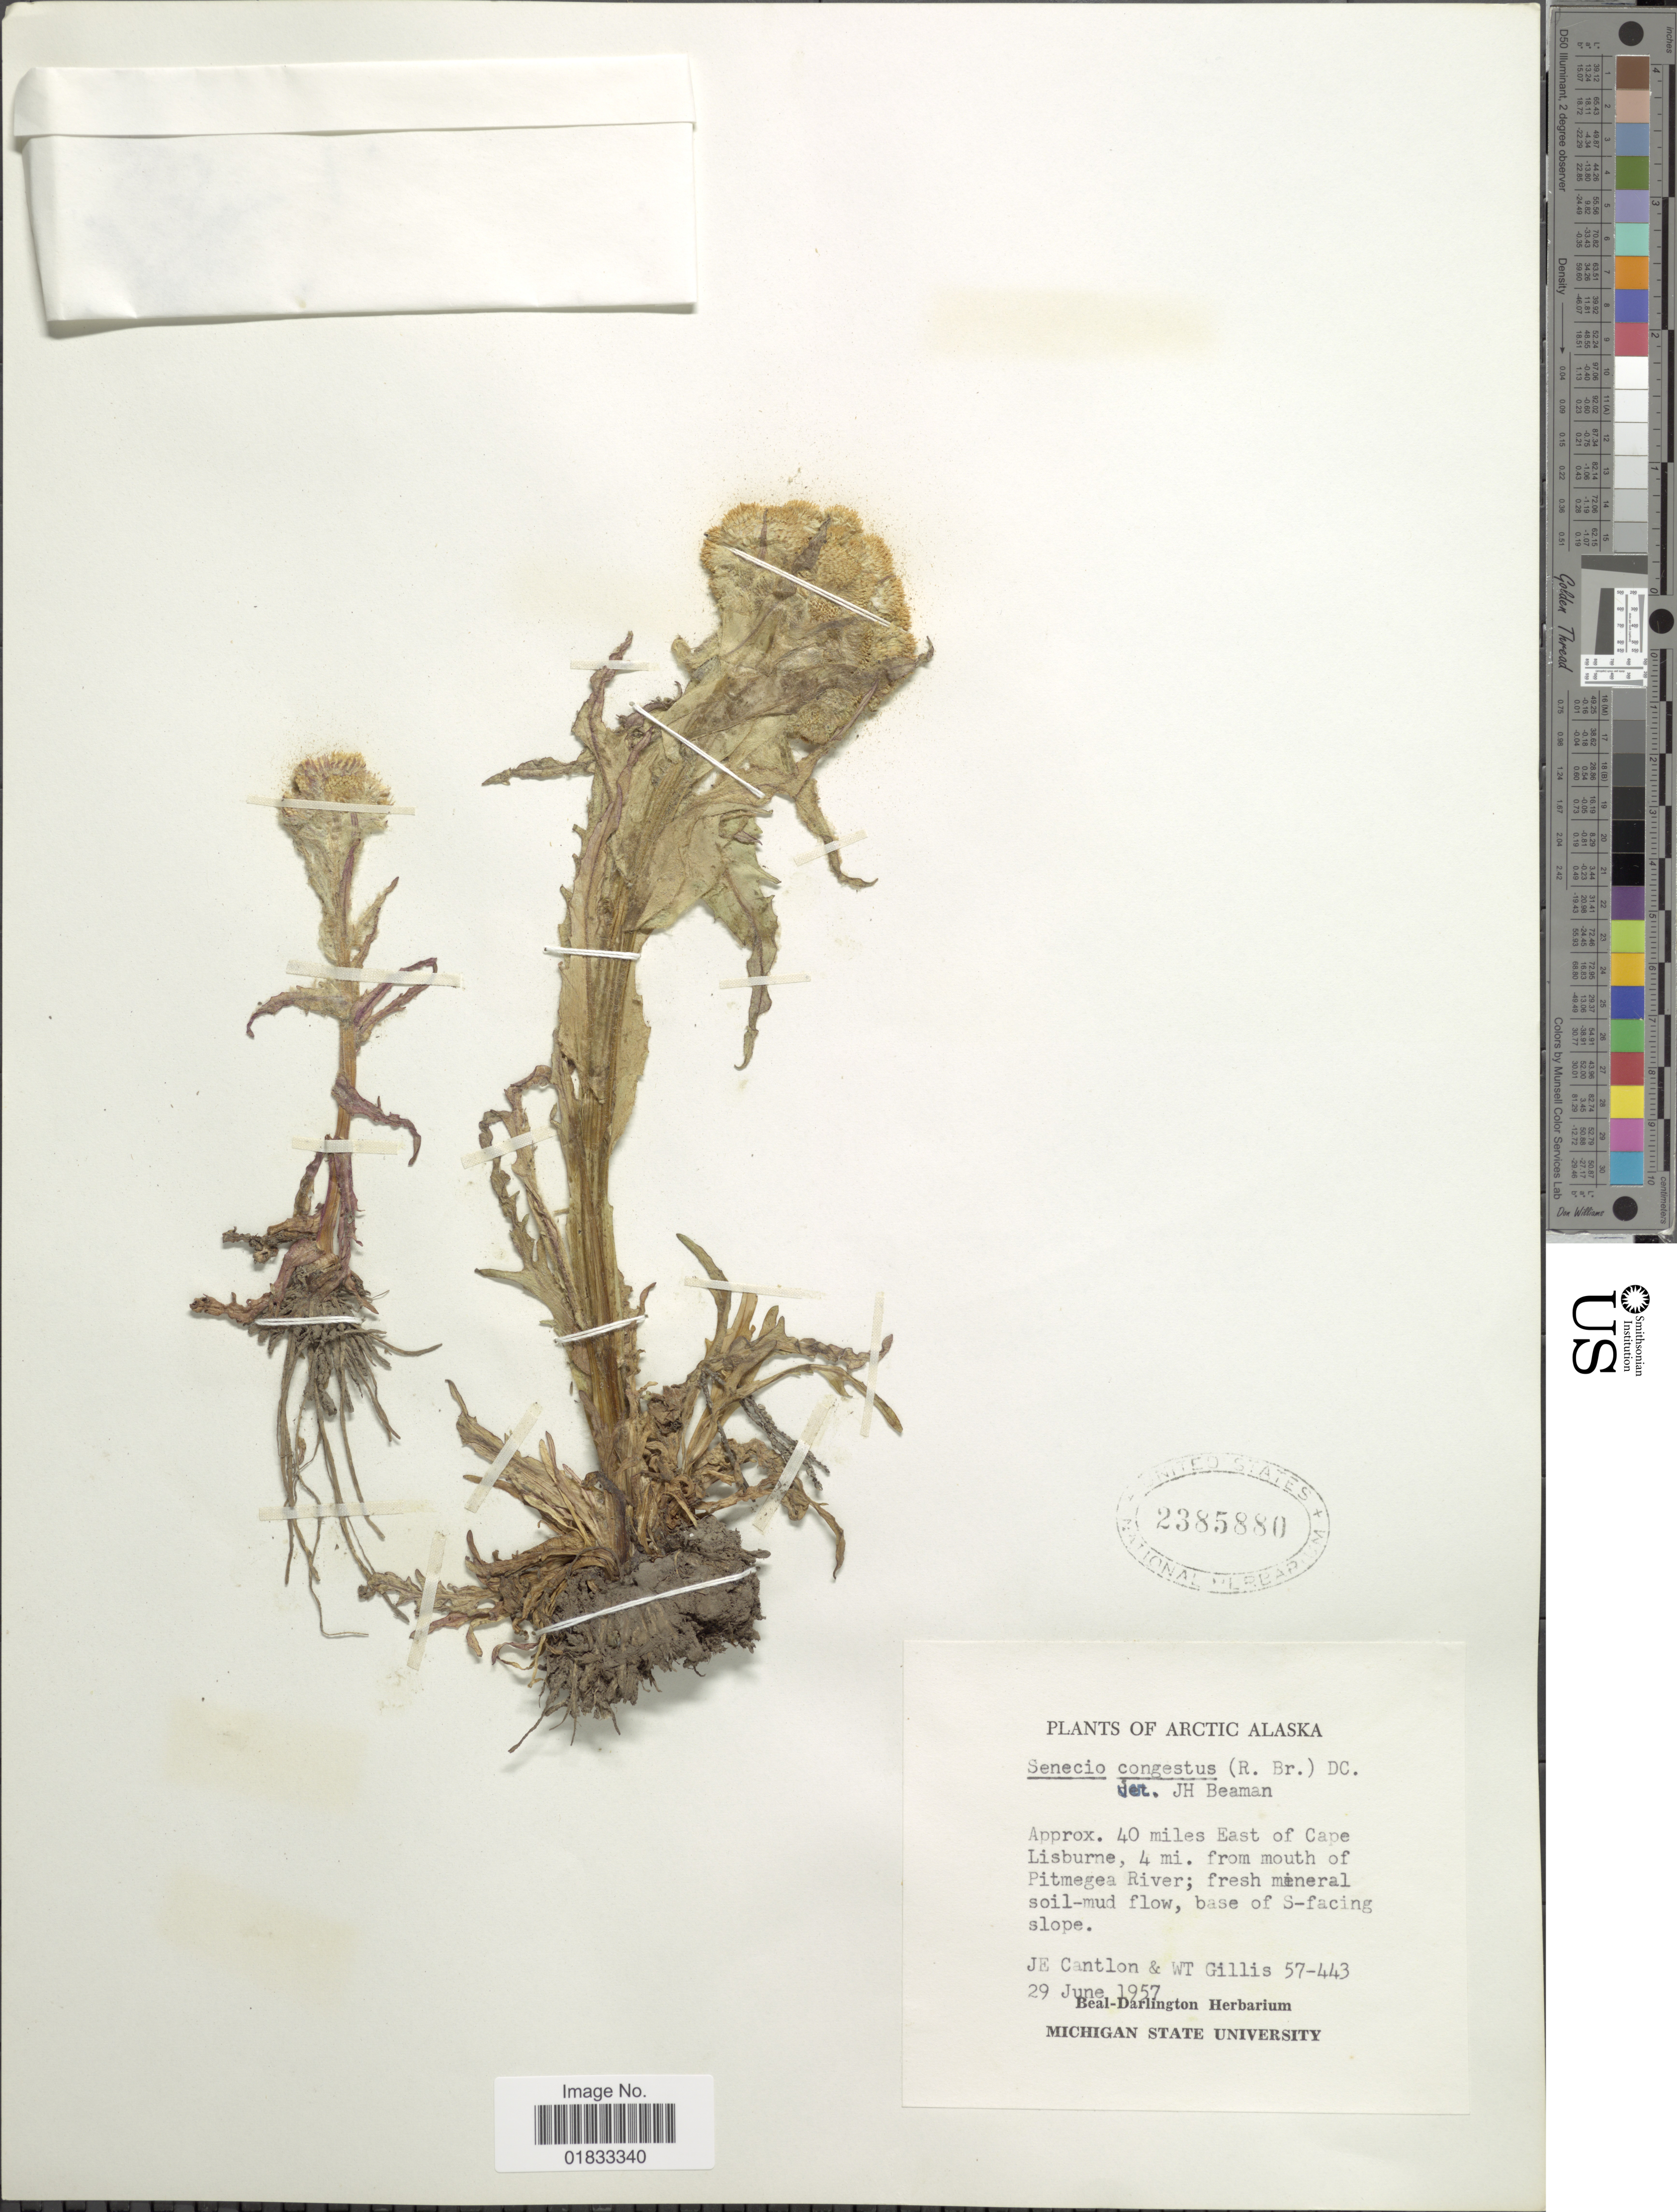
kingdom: Plantae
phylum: Tracheophyta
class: Magnoliopsida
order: Asterales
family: Asteraceae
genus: Tephroseris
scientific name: Tephroseris palustris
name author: (L.) Rchb.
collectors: J. Cantlon & W. T. Gillis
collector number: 57-443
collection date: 1957-06-29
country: United States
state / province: Alaska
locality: Arctic Alaska, Approx. 40 miles East of Cape Lisburne, 4 mi. from mouth of Pitmegea River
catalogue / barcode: US 2385880